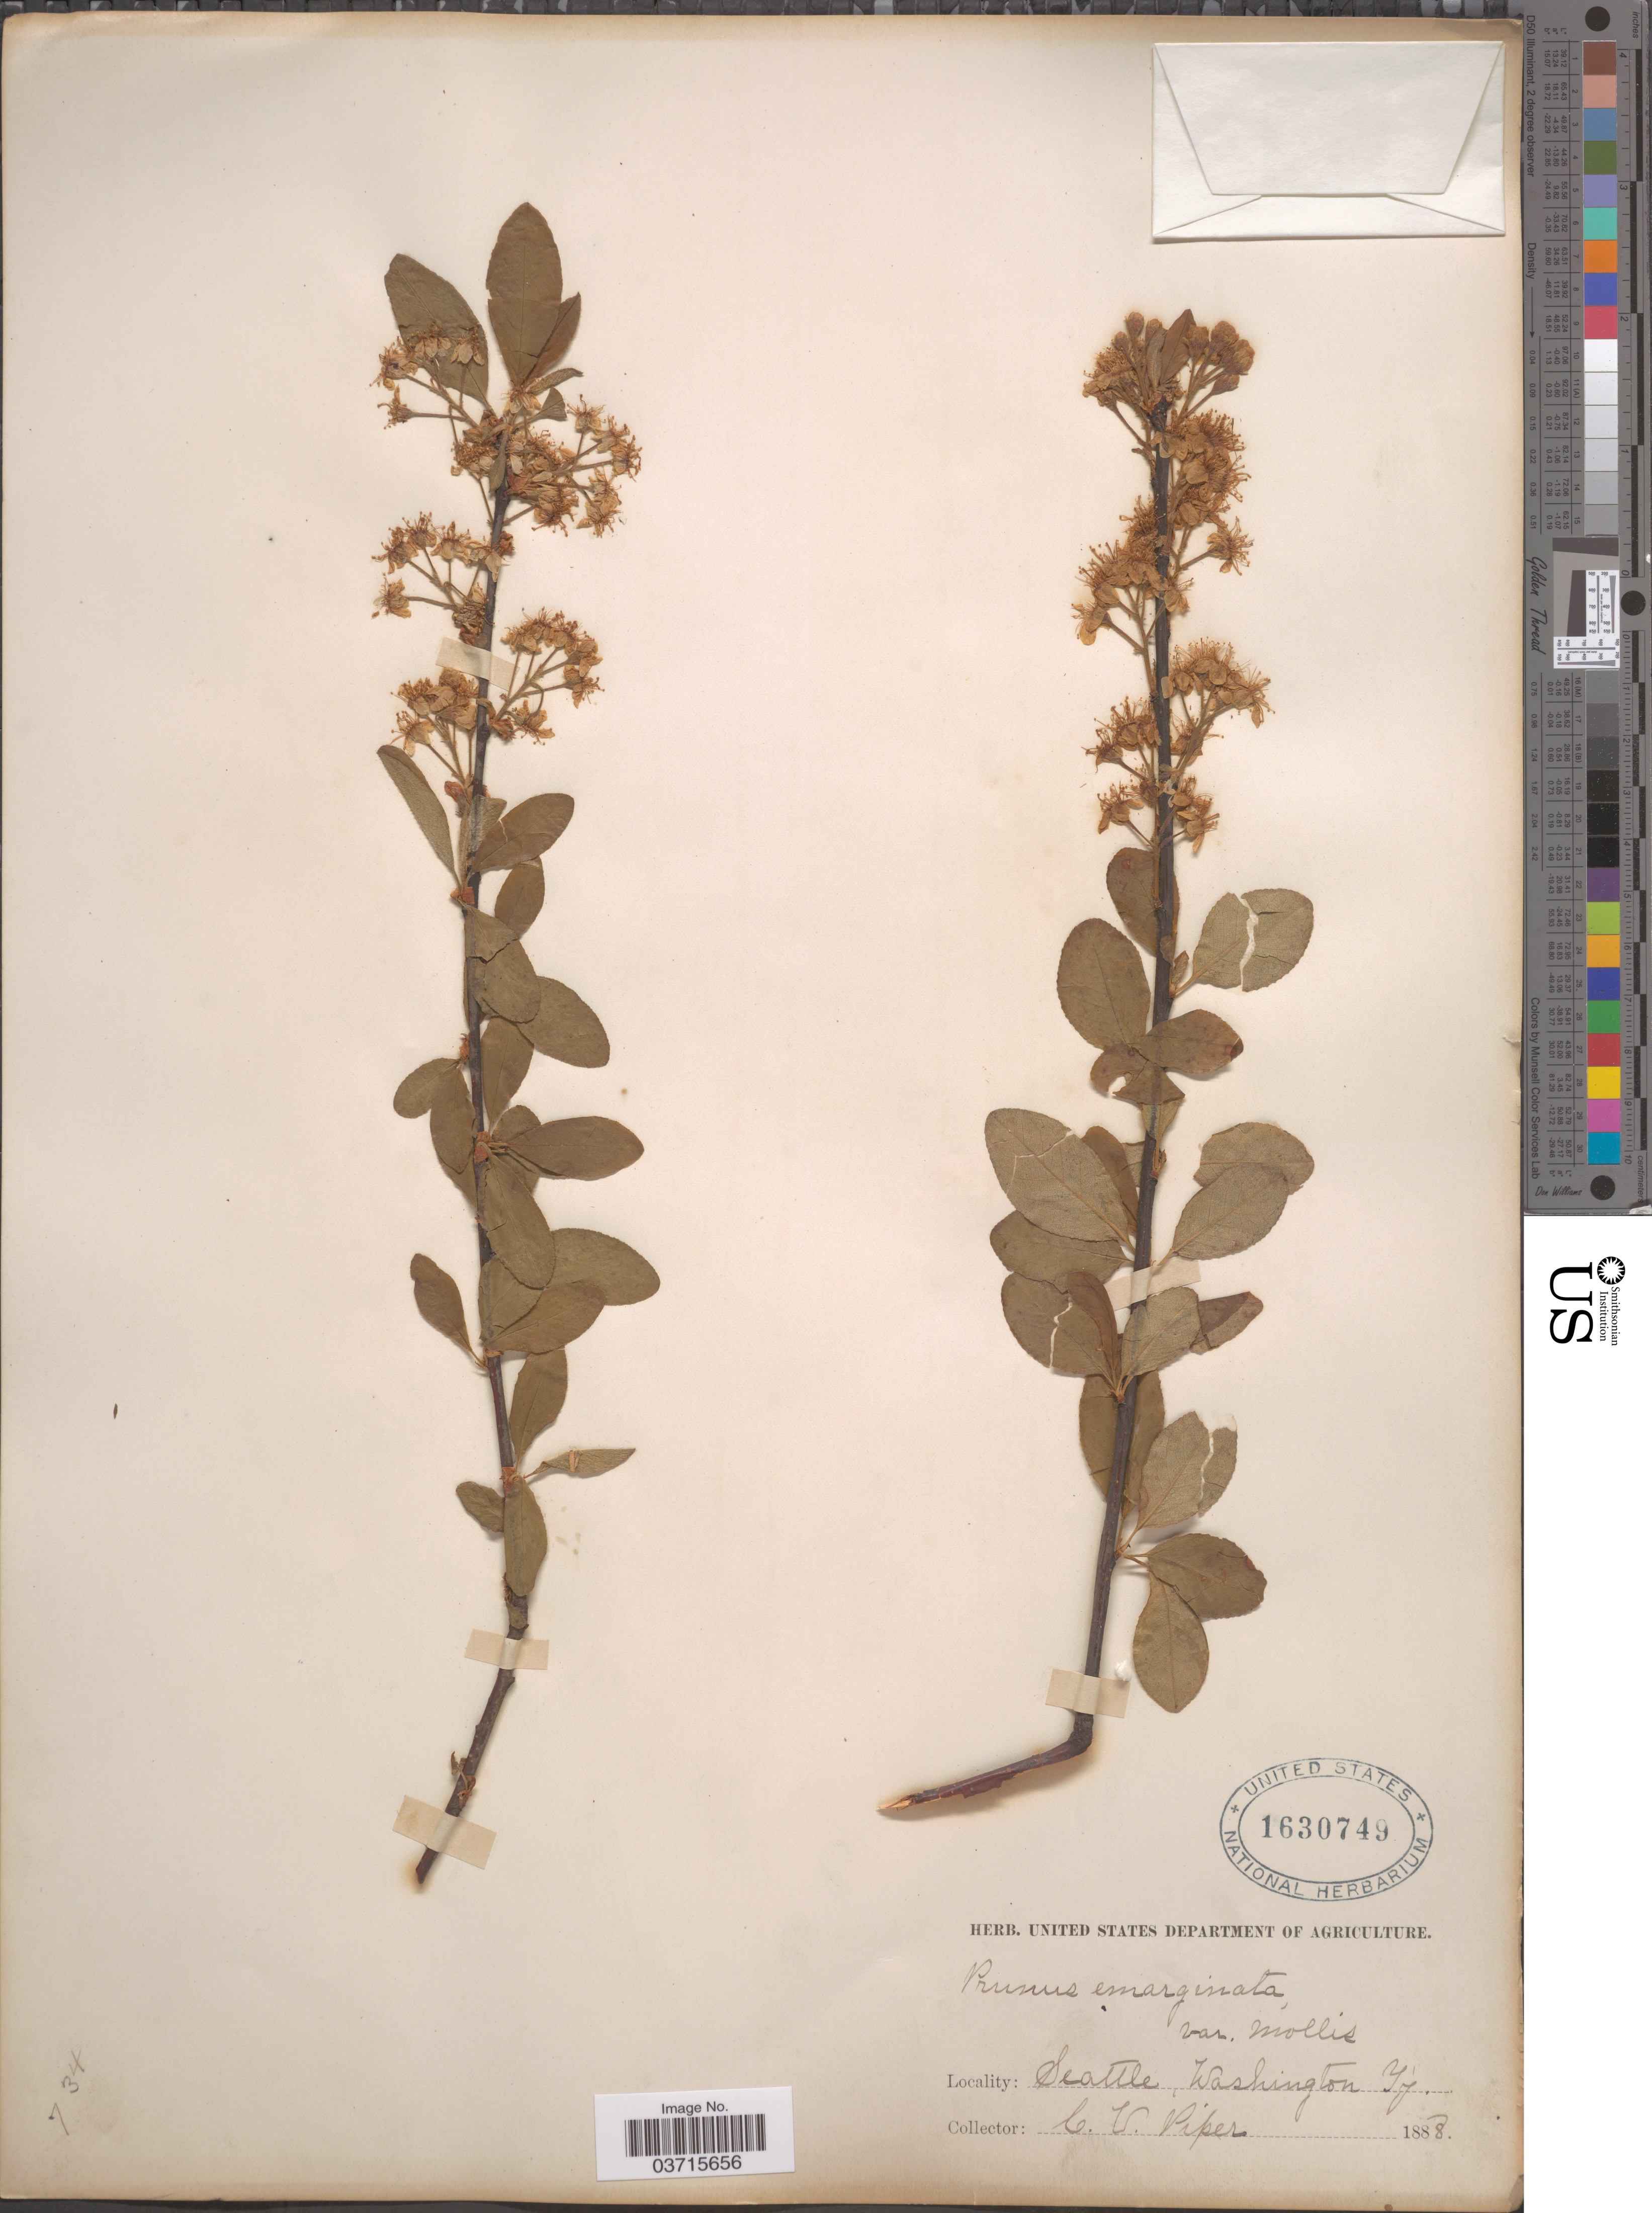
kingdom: Plantae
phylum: Tracheophyta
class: Magnoliopsida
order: Rosales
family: Rosaceae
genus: Prunus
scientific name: Prunus emarginata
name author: (Douglas ex Hook.) Eaton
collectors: C. V. Piper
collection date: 1888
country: United States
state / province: Washington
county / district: King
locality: Seattle.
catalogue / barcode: US 1630749